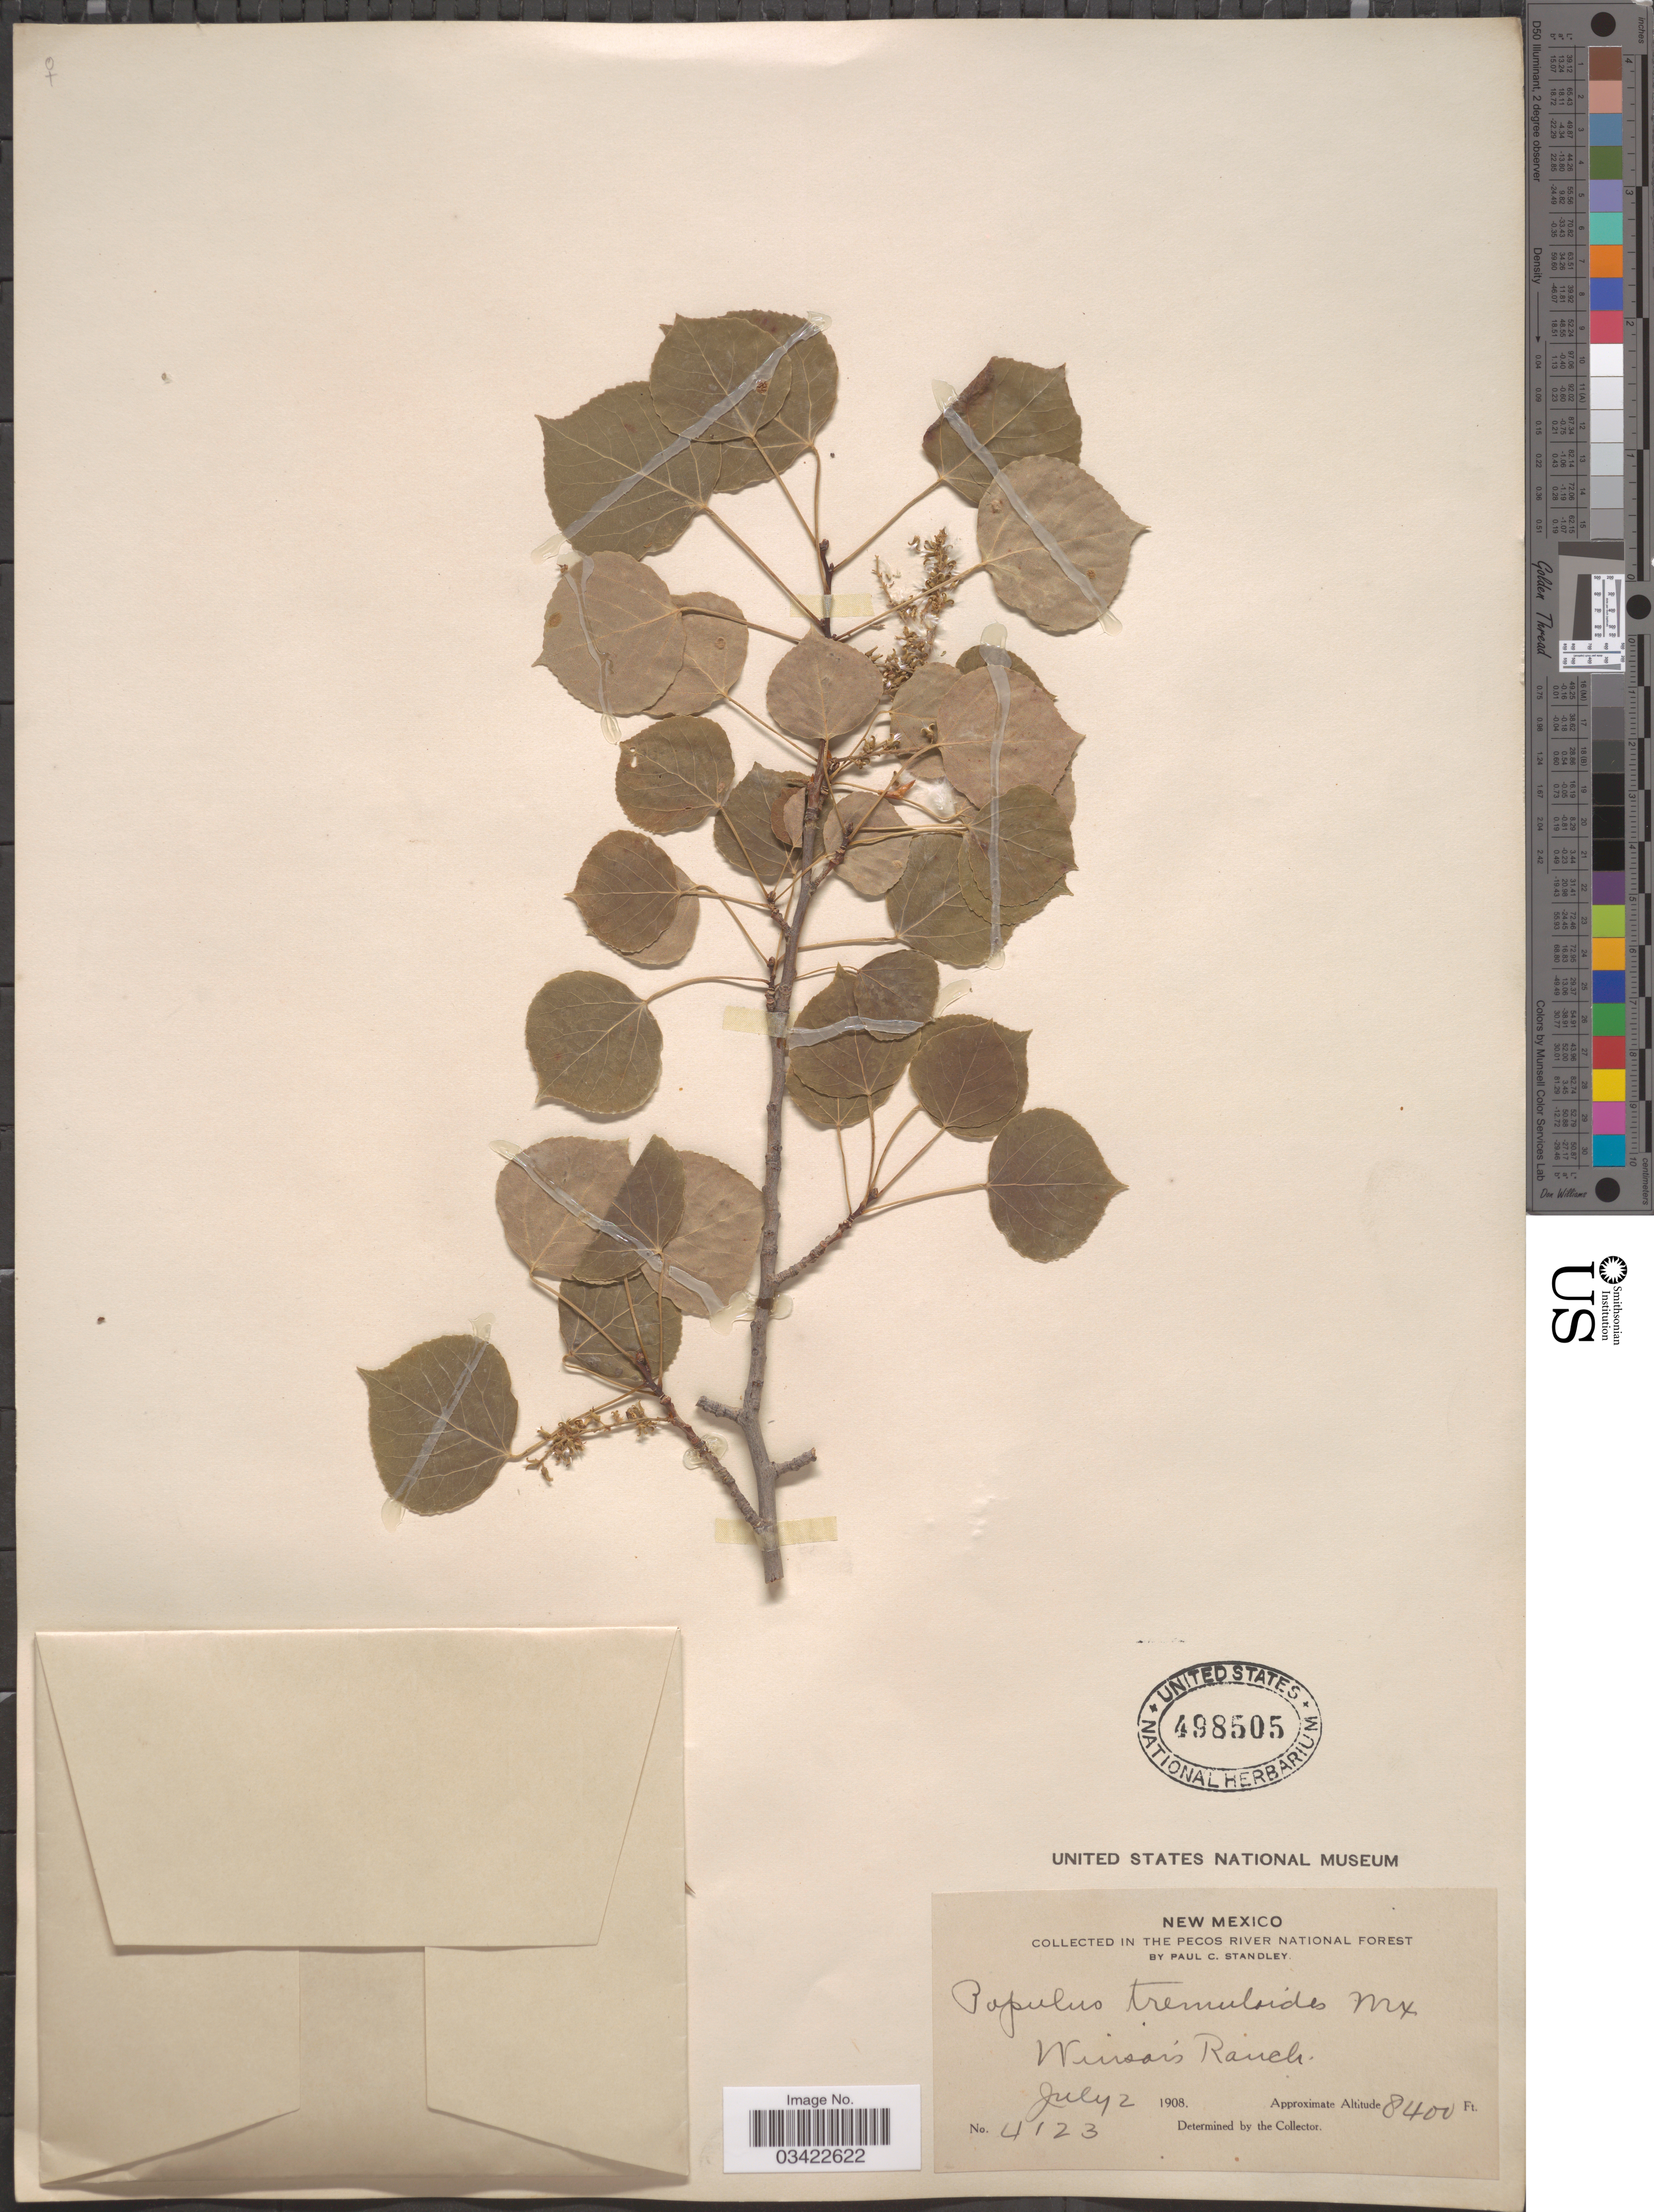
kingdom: Plantae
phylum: Tracheophyta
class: Magnoliopsida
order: Malpighiales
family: Salicaceae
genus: Populus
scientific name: Populus tremuloides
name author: Michx.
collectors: P. C. Standley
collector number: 4123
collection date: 1908-07-02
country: United States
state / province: New Mexico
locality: In the Pecos River National Forest. Winsor's Ranch.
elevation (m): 2560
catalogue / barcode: US 498505